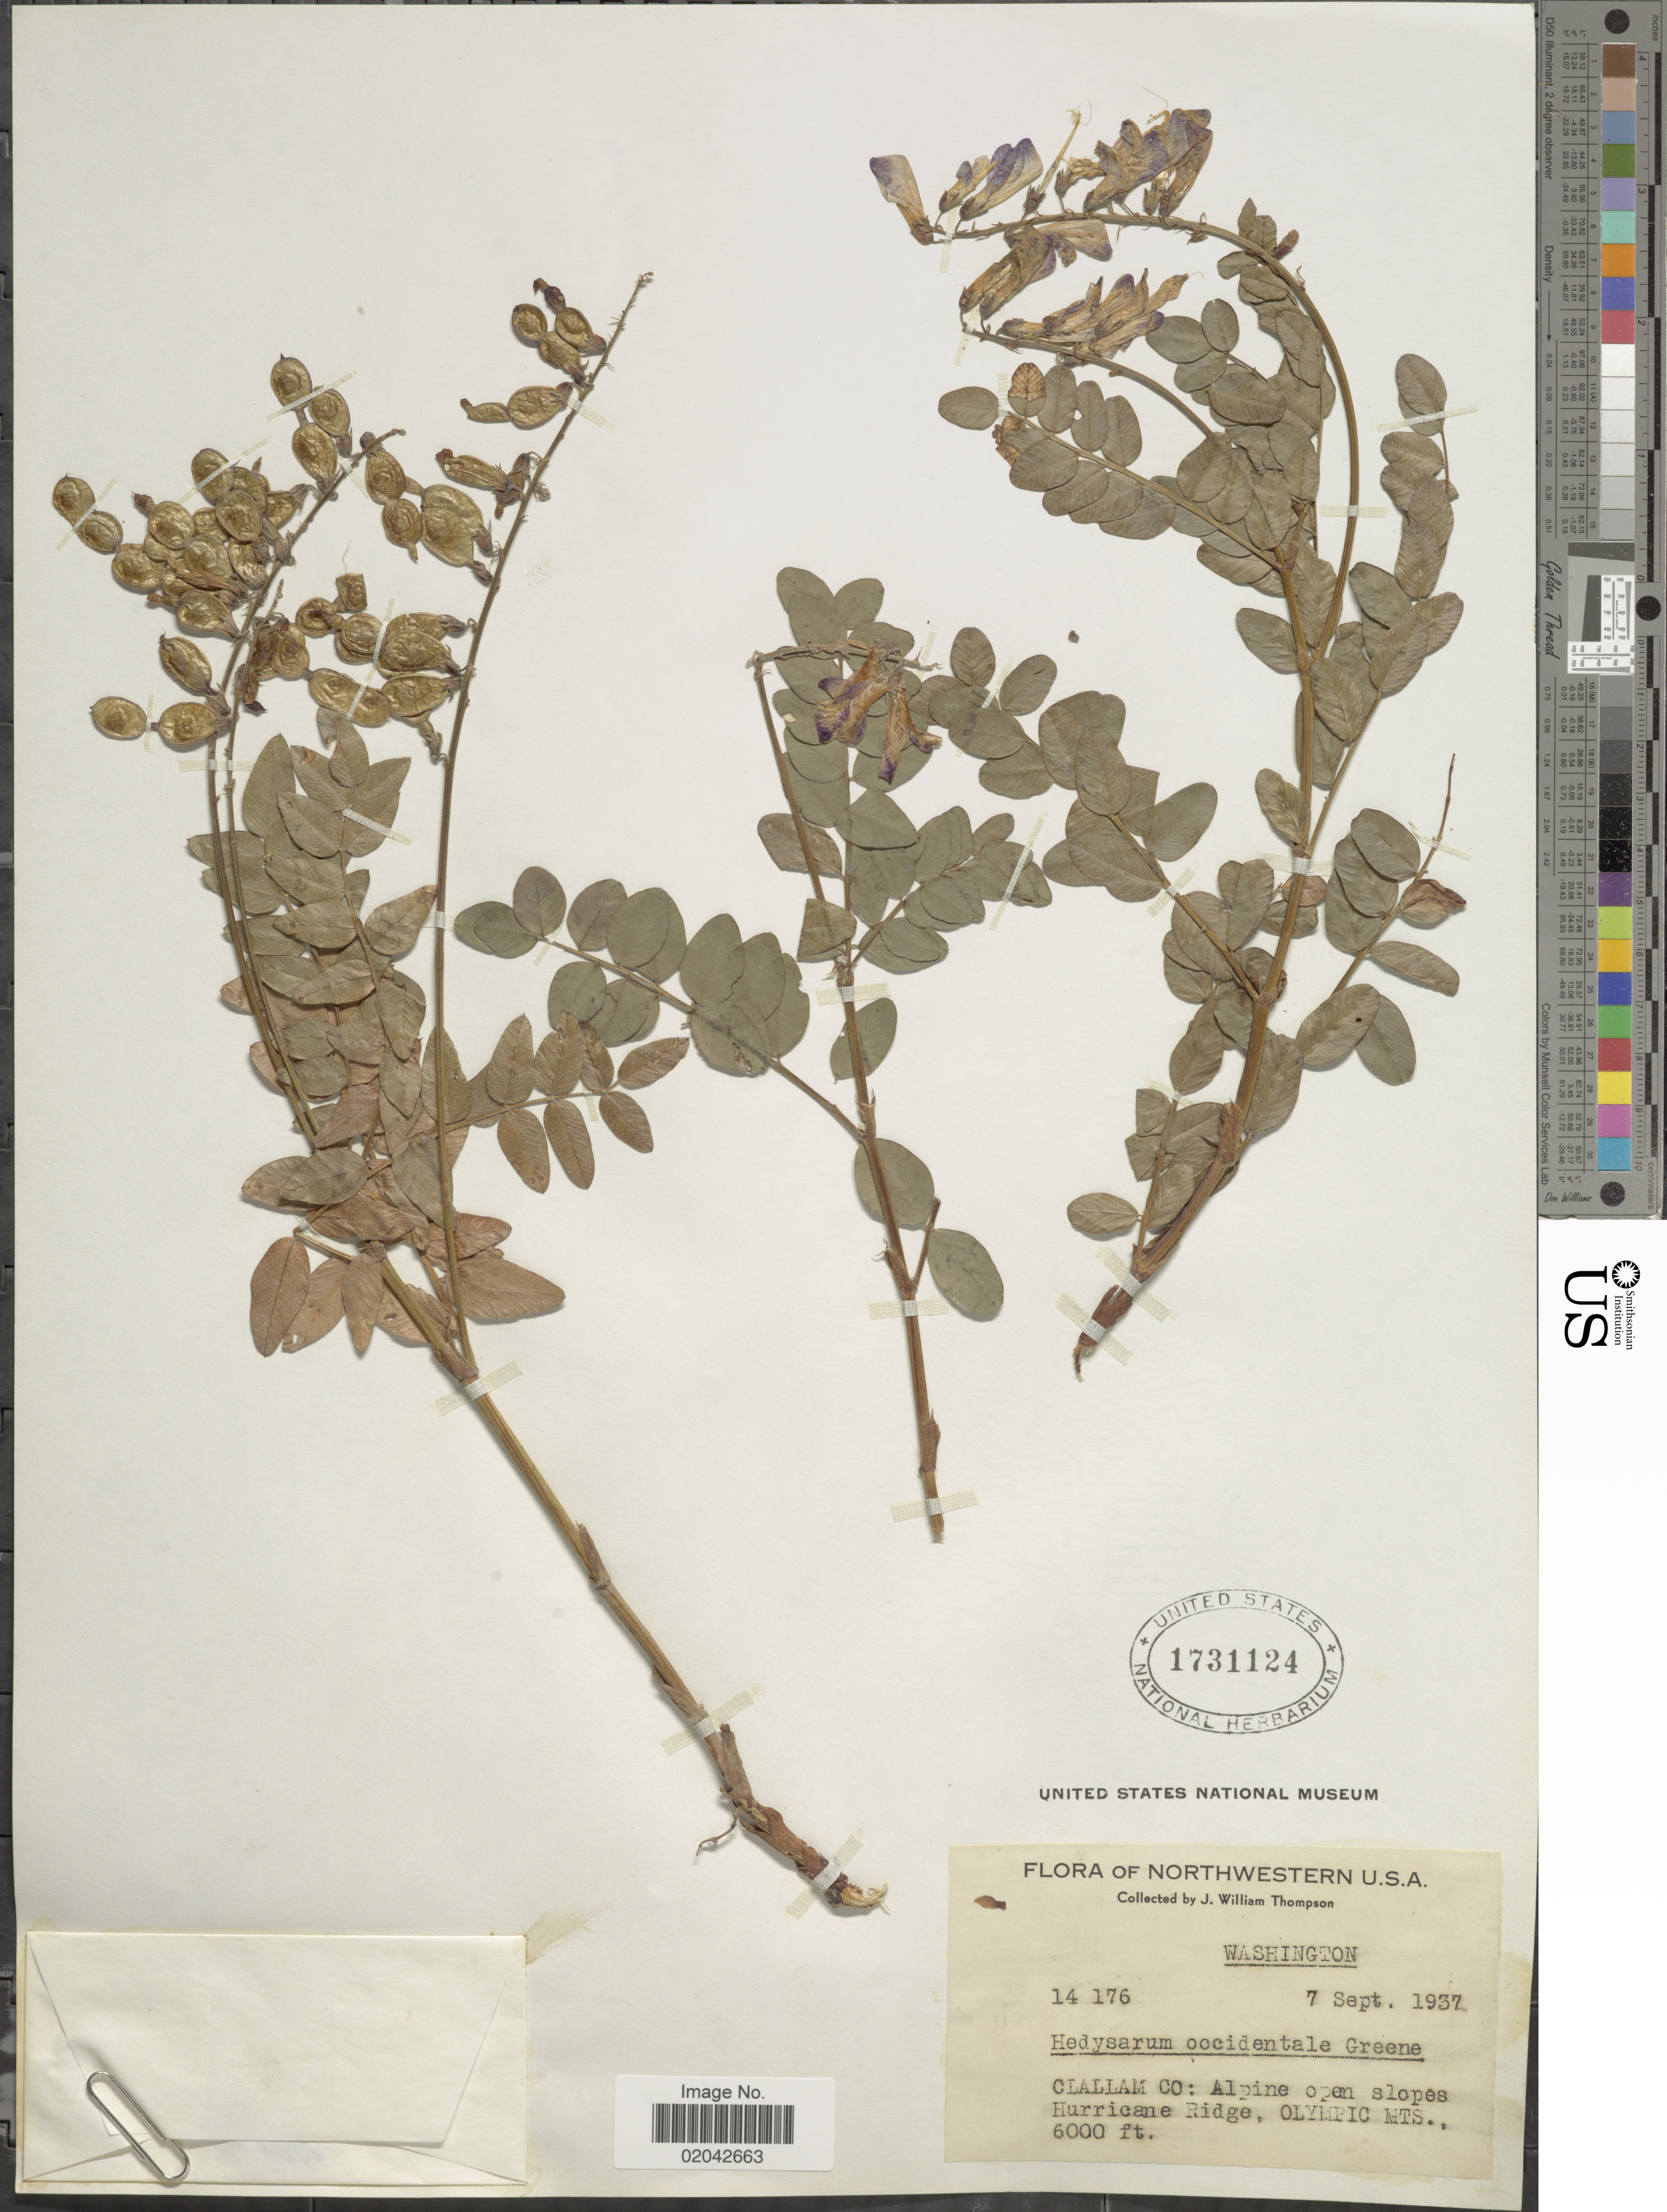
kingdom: Plantae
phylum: Tracheophyta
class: Magnoliopsida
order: Fabales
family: Fabaceae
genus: Hedysarum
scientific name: Hedysarum occidentale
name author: Greene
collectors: J. W. Thompson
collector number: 14176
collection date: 1937-09-07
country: United States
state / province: Washington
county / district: Clallam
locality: Clallam Co: Alpine open slopes Hurricane Ridge, Olympic Mts.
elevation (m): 1829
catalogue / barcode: US 1731124